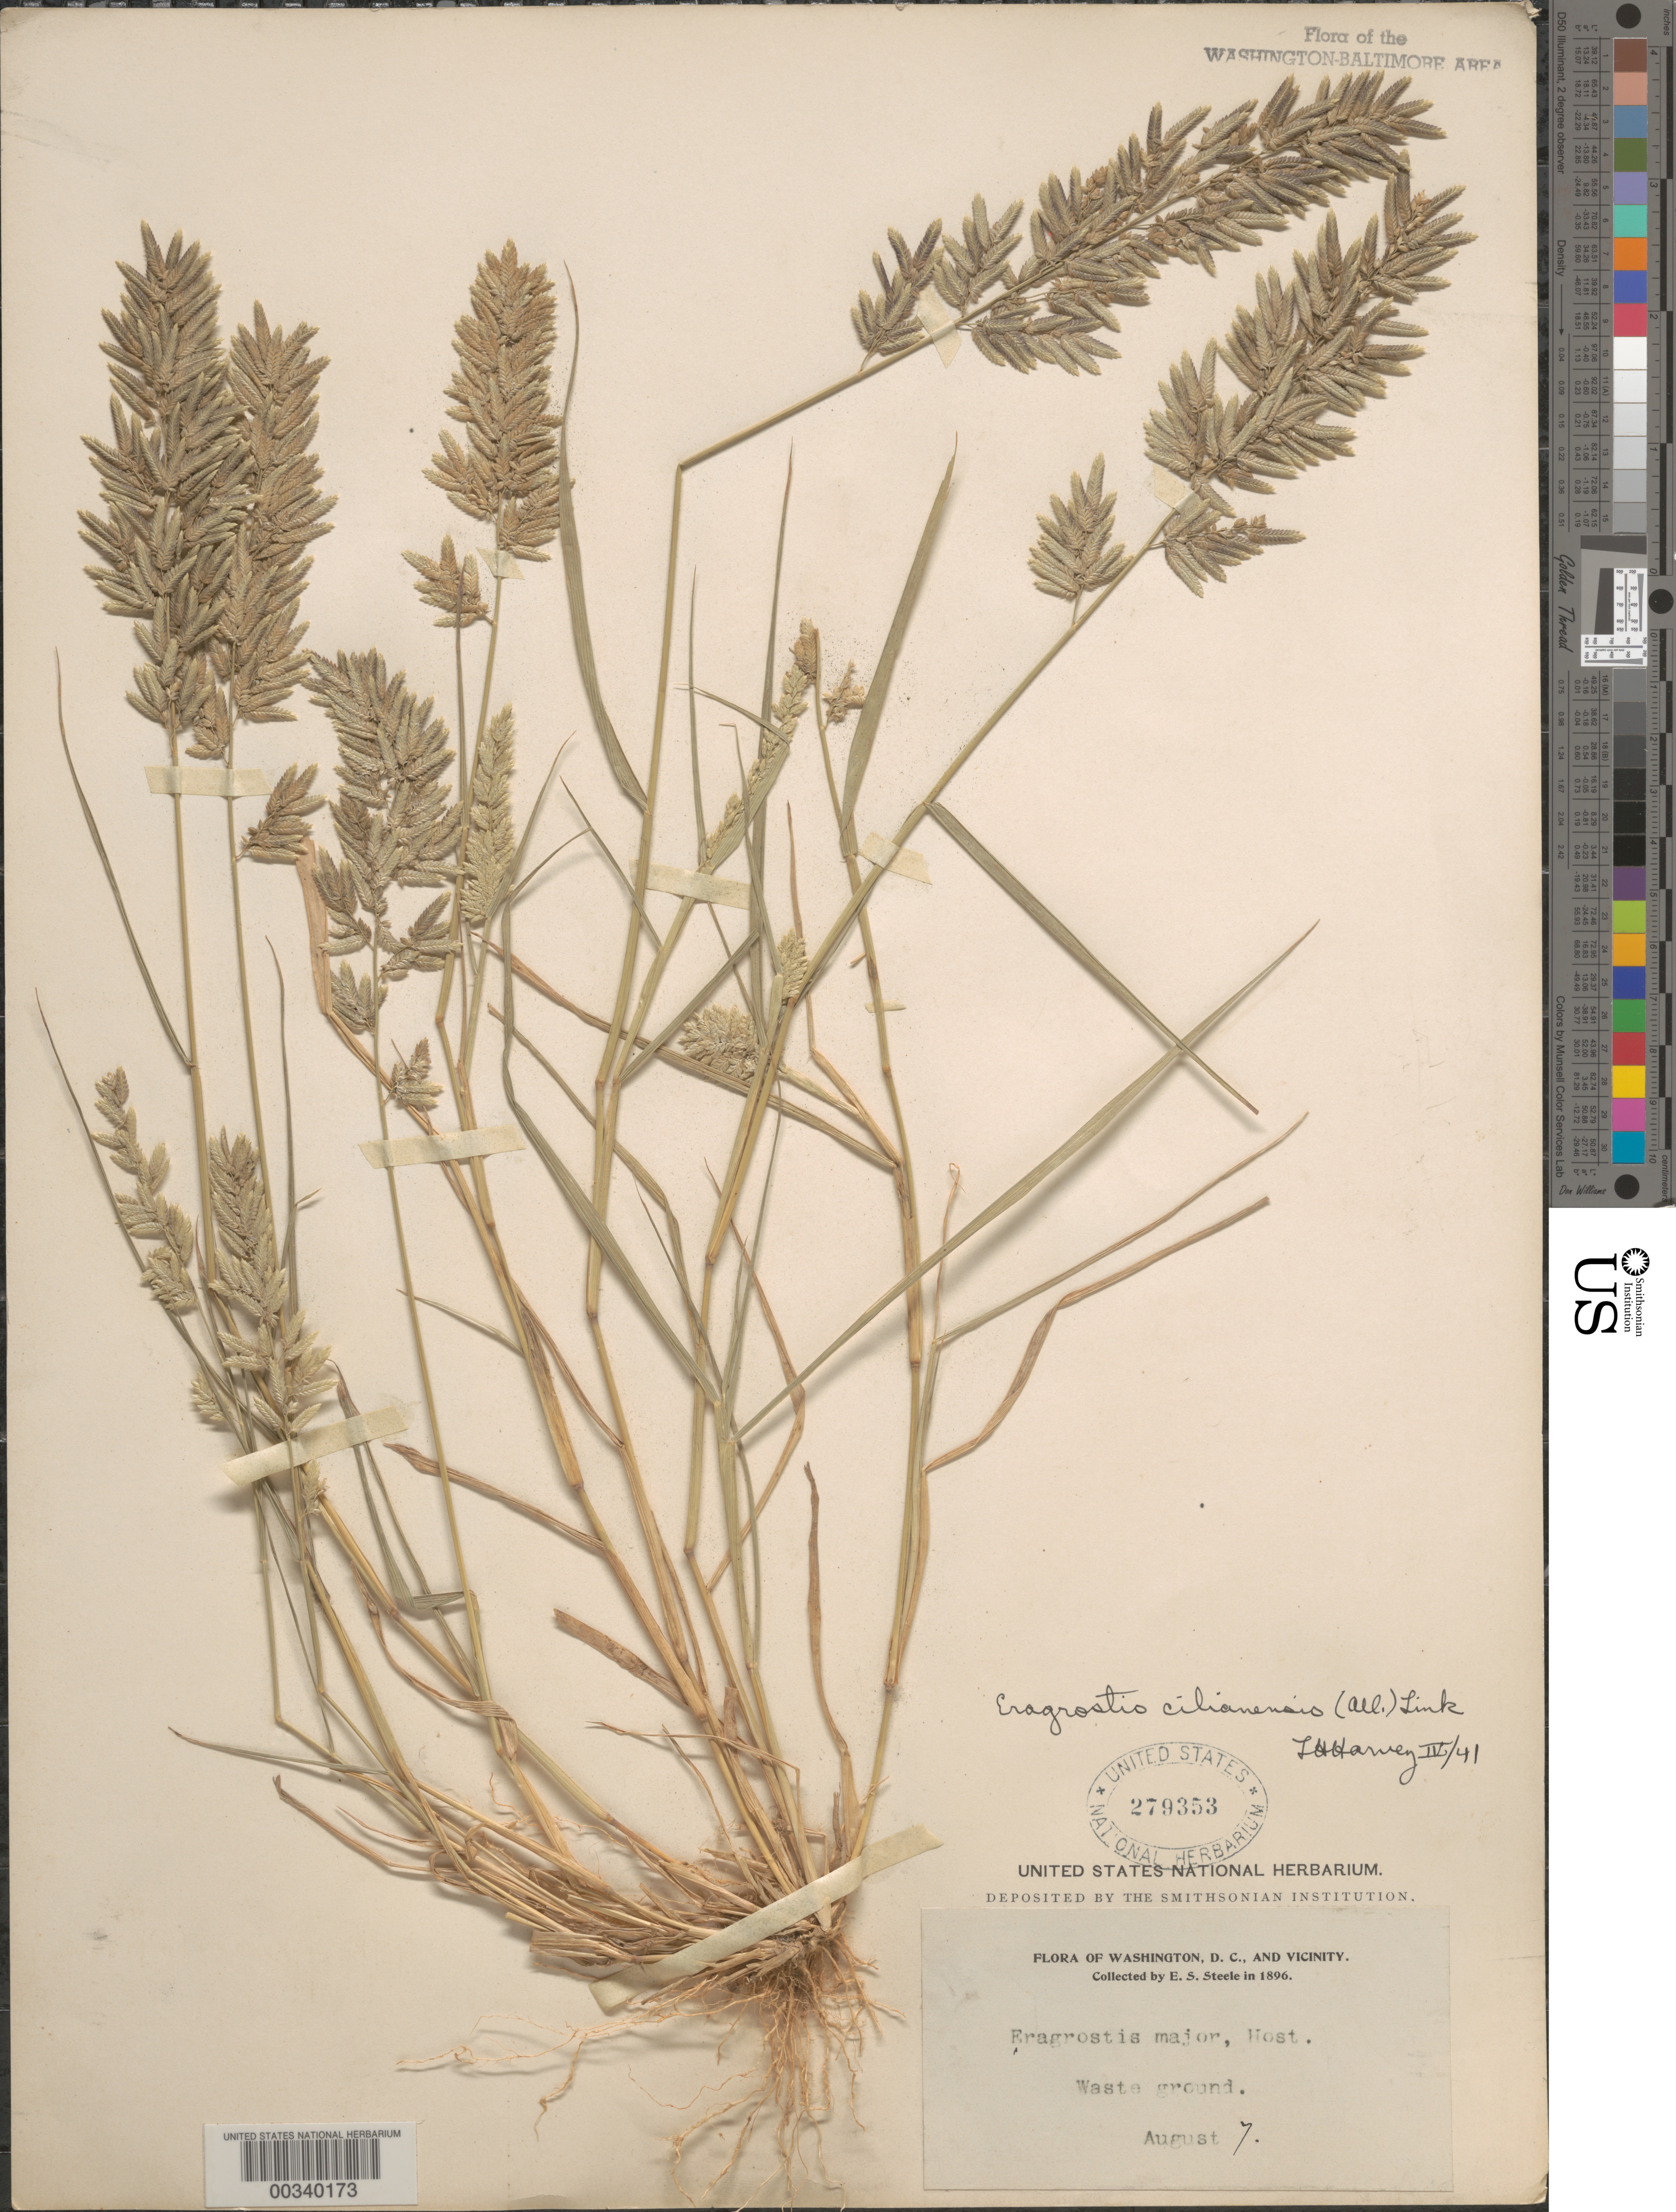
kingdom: Plantae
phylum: Tracheophyta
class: Liliopsida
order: Poales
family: Poaceae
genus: Eragrostis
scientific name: Eragrostis cilianensis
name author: (Bellardi) Vignolo ex Janch.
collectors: E. Steele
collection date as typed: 07 Aug 1896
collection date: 1896-08-07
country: United States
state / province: District of Columbia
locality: Washington DC area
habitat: Waste ground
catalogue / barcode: US 279353